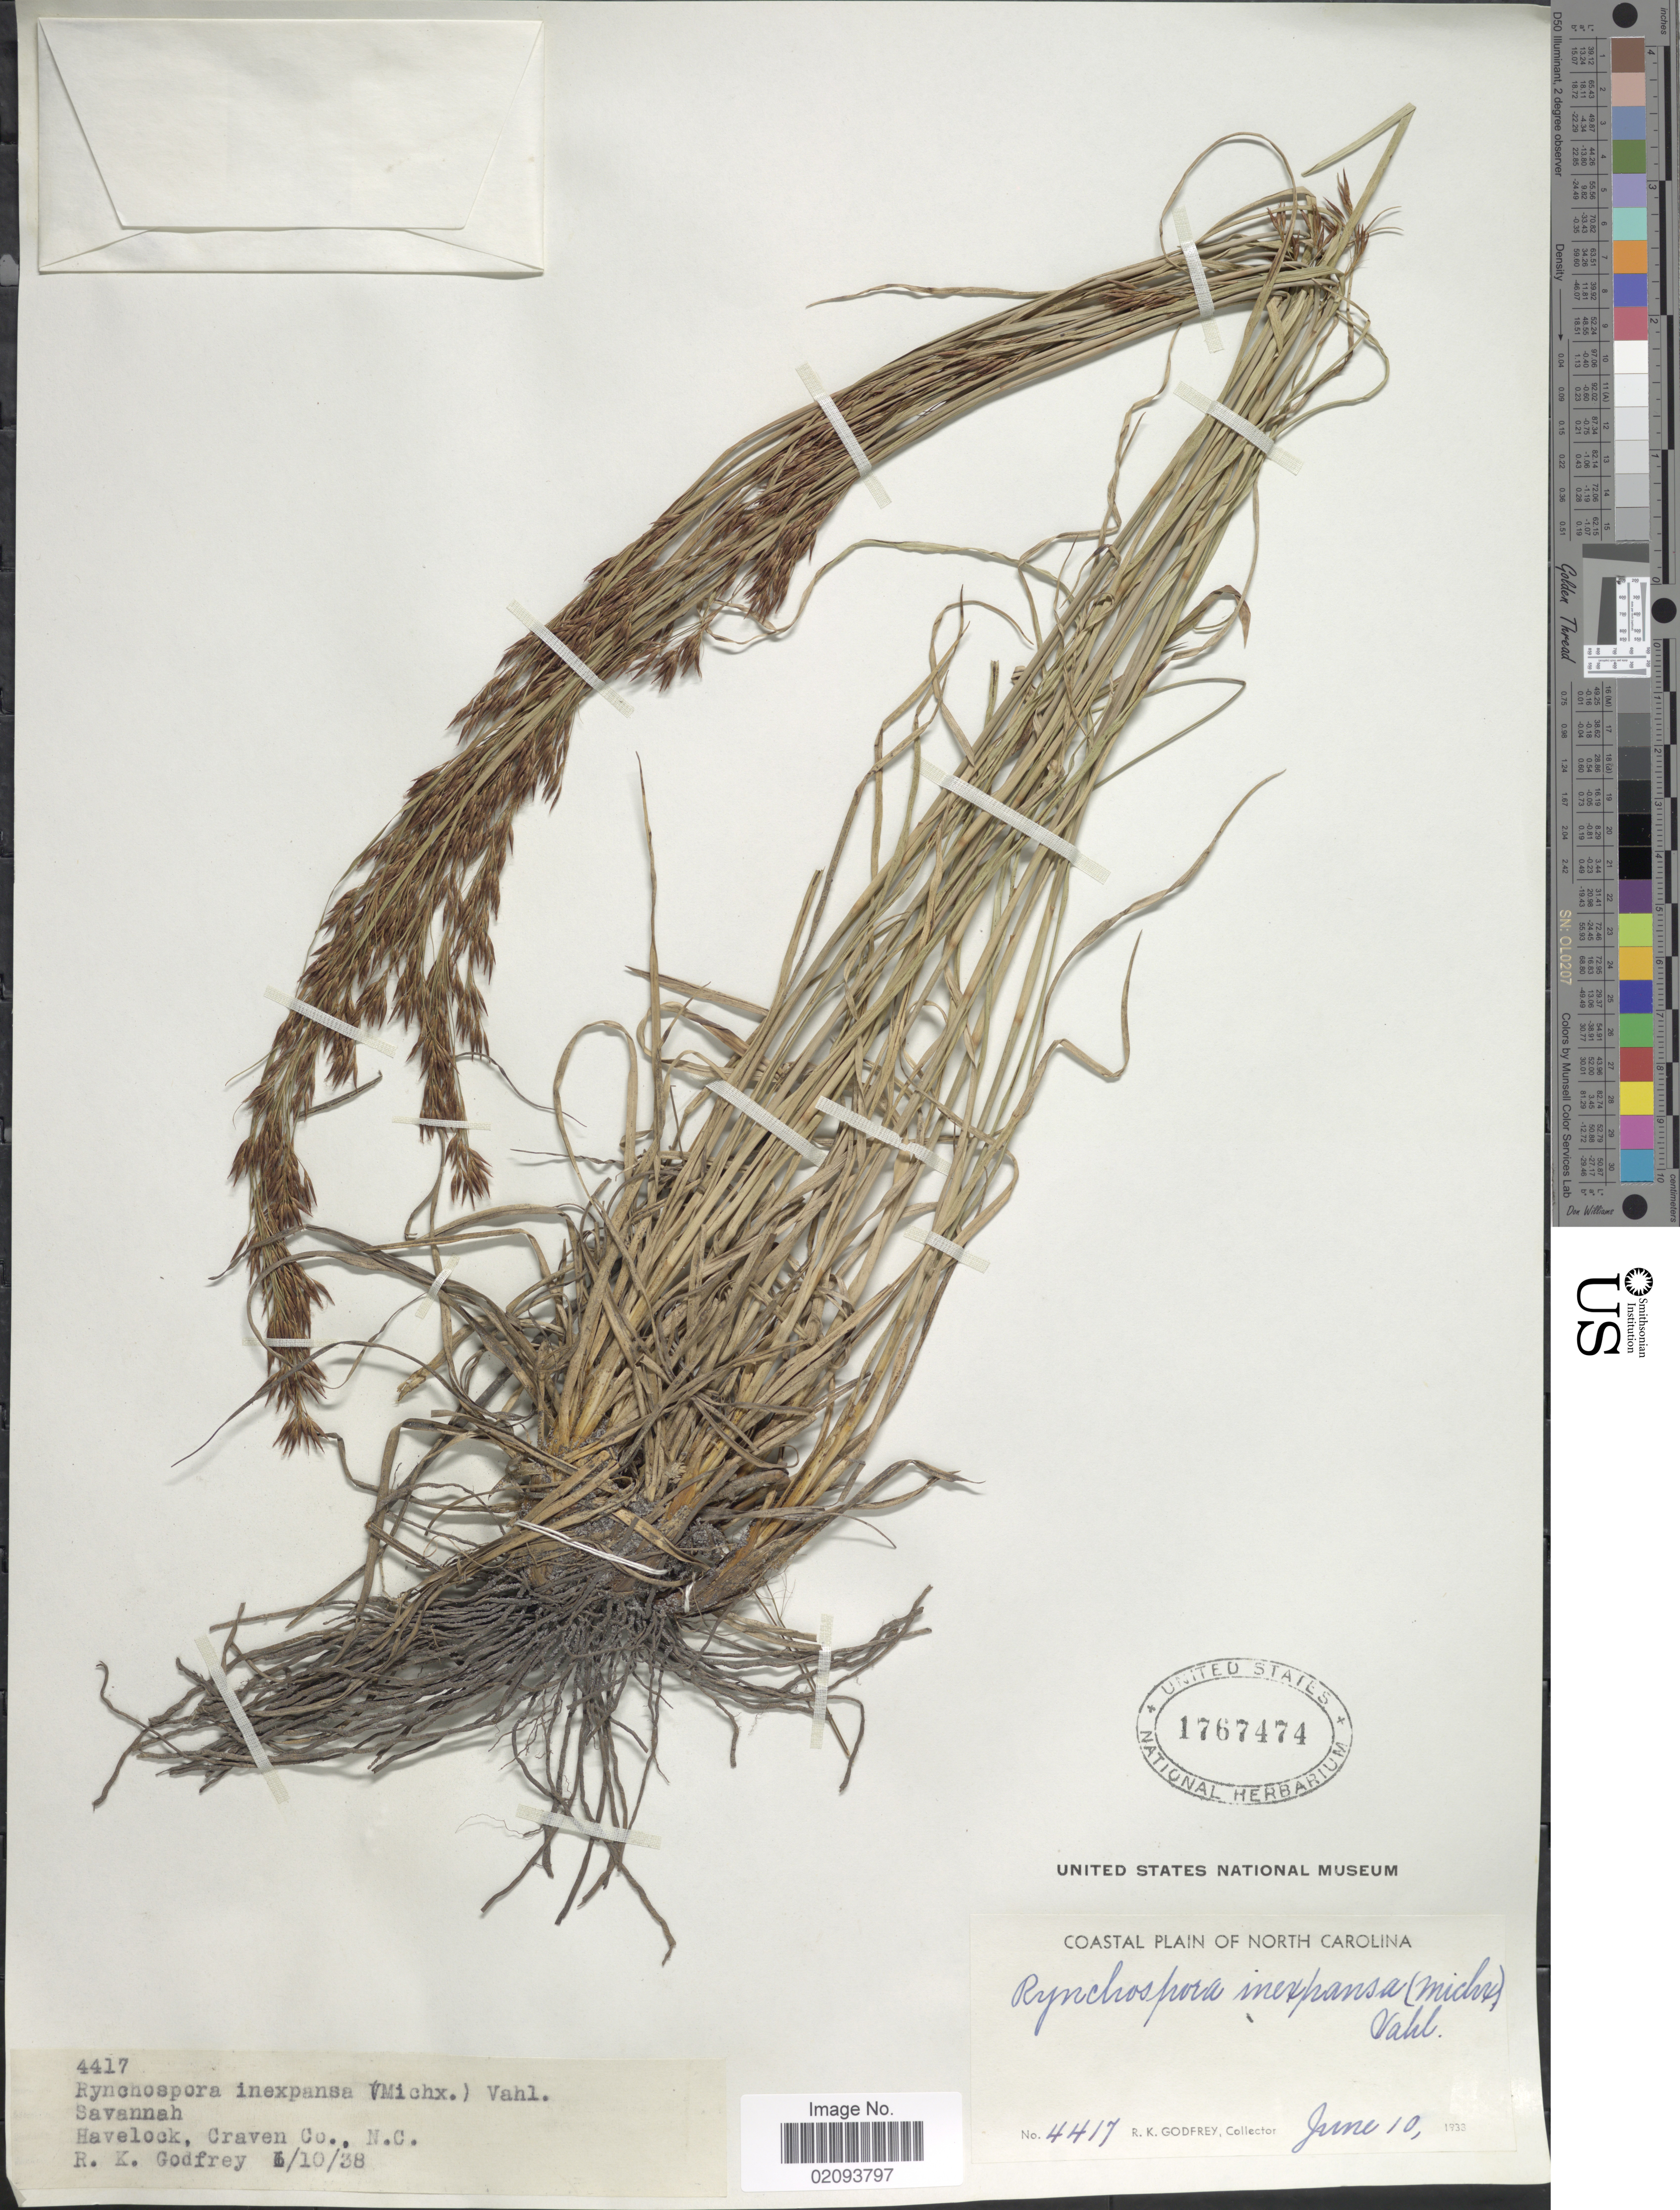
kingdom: Plantae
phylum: Tracheophyta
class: Liliopsida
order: Poales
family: Cyperaceae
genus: Rhynchospora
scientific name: Rhynchospora inexpansa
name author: (Michx.) Vahl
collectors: R. K. Godfrey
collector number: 4417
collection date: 1938-06-10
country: United States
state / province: North Carolina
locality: Coastal Plain of North Carolina. Savannah. Havelock, Craven Co.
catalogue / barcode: US 1767474